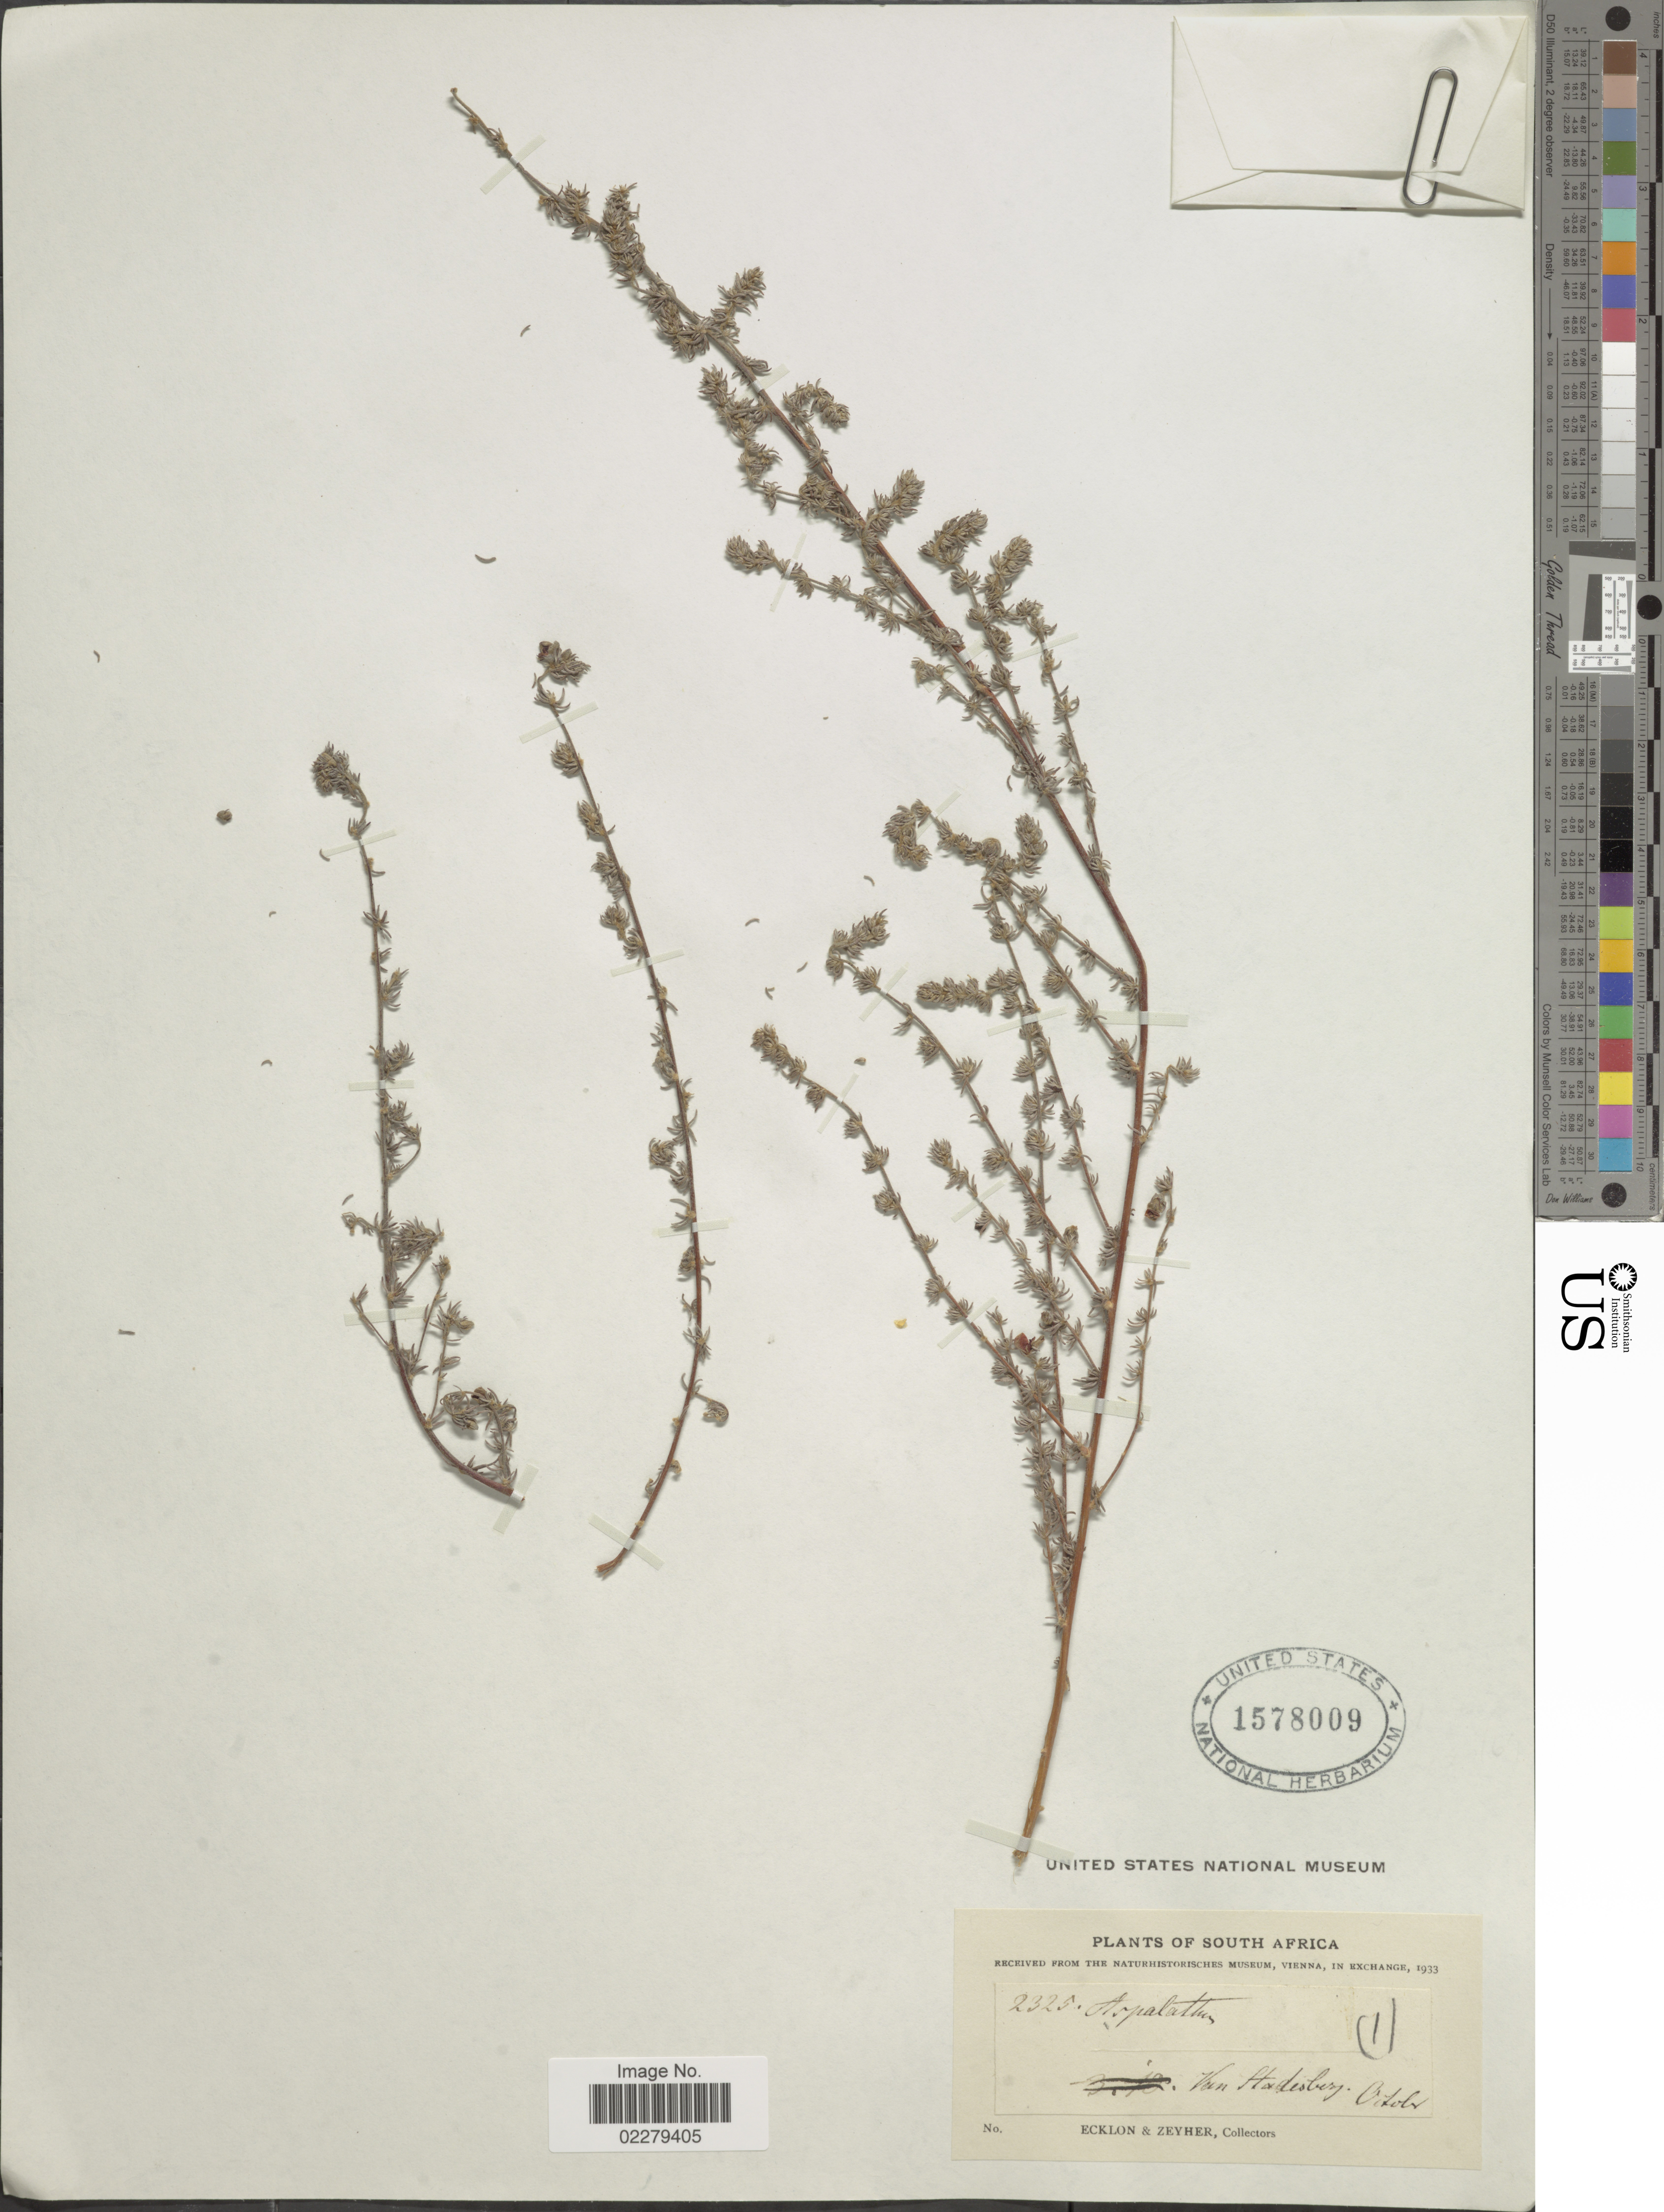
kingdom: Plantae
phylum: Tracheophyta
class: Magnoliopsida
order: Fabales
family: Fabaceae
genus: Aspalathus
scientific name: Aspalathus sp.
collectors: -. Ecklon & -. Zeyher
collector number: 2325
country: South Africa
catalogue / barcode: US 1578009